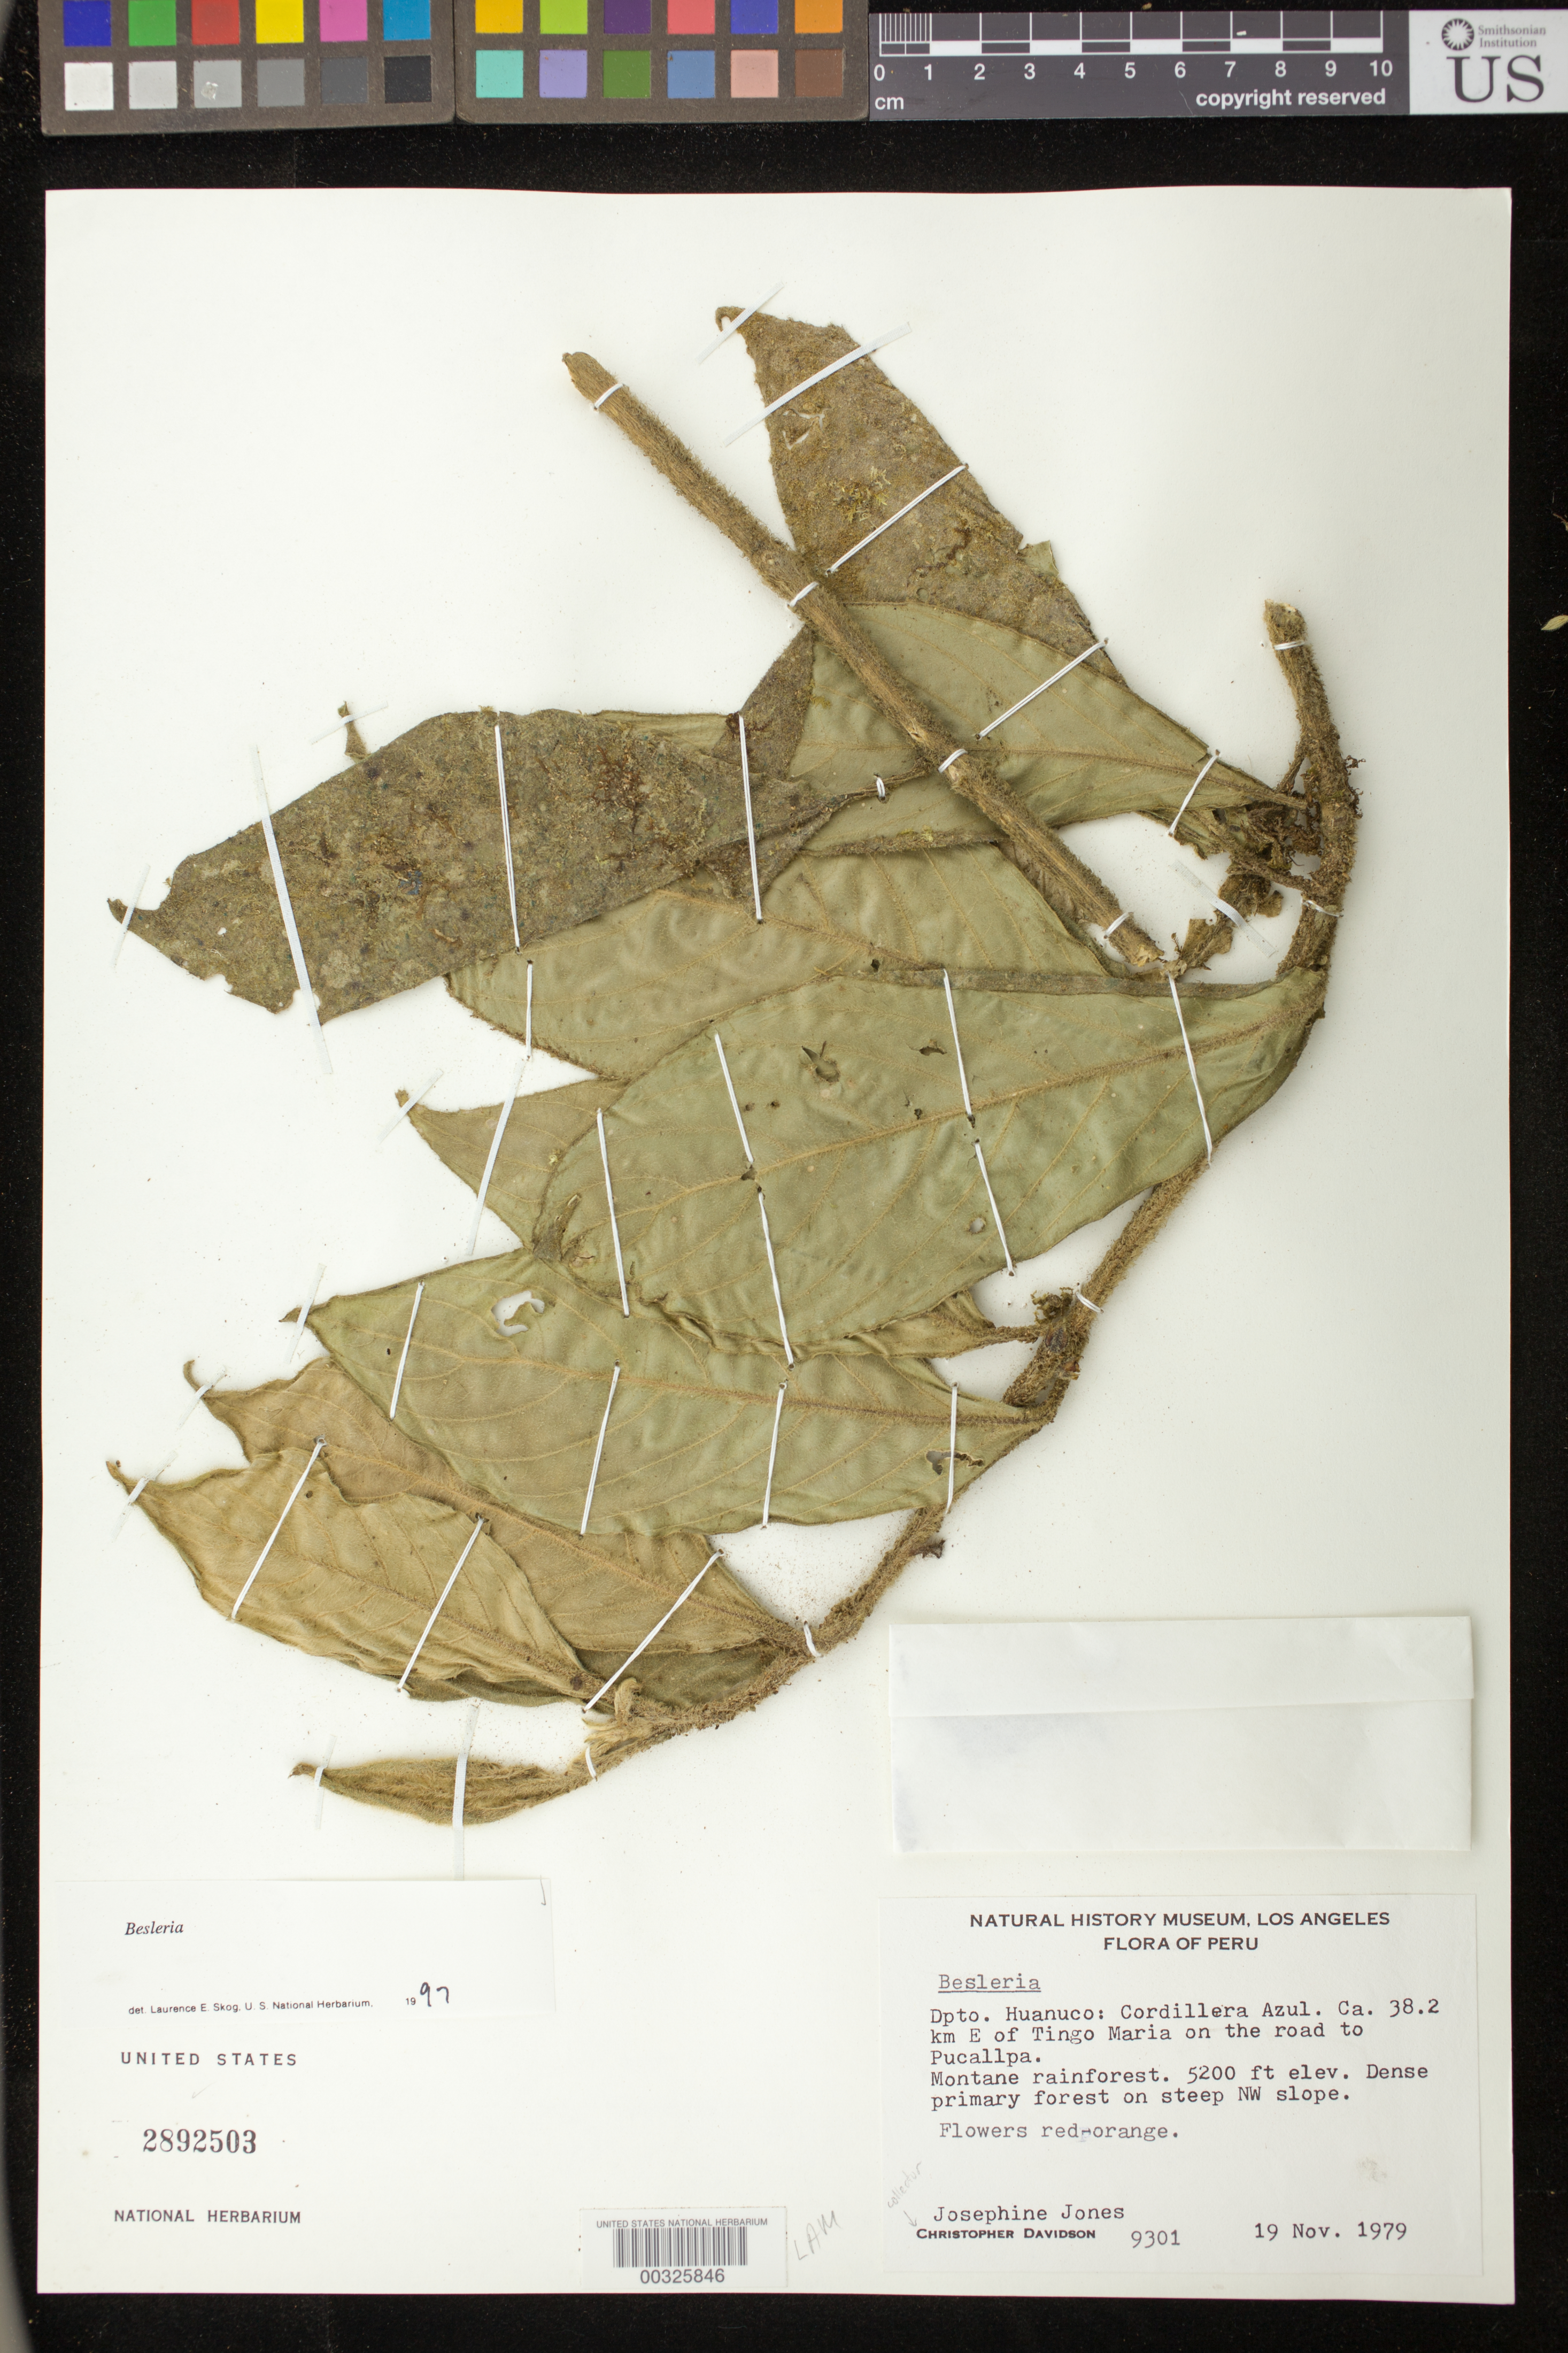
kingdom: Plantae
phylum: Tracheophyta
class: Magnoliopsida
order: Lamiales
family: Gesneriaceae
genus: Besleria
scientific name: Besleria sp.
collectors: C. Davidson & J. Jones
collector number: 9301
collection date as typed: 19 Nov 1979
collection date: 1979-11-19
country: Peru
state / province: Huánuco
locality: Cordillera Azul, ca. 38.2 km E of Tingo Maria on the road to Pucallpa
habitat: Montane rainforest; dense primary forest on steep NW slope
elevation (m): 1585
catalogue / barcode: US 2892503